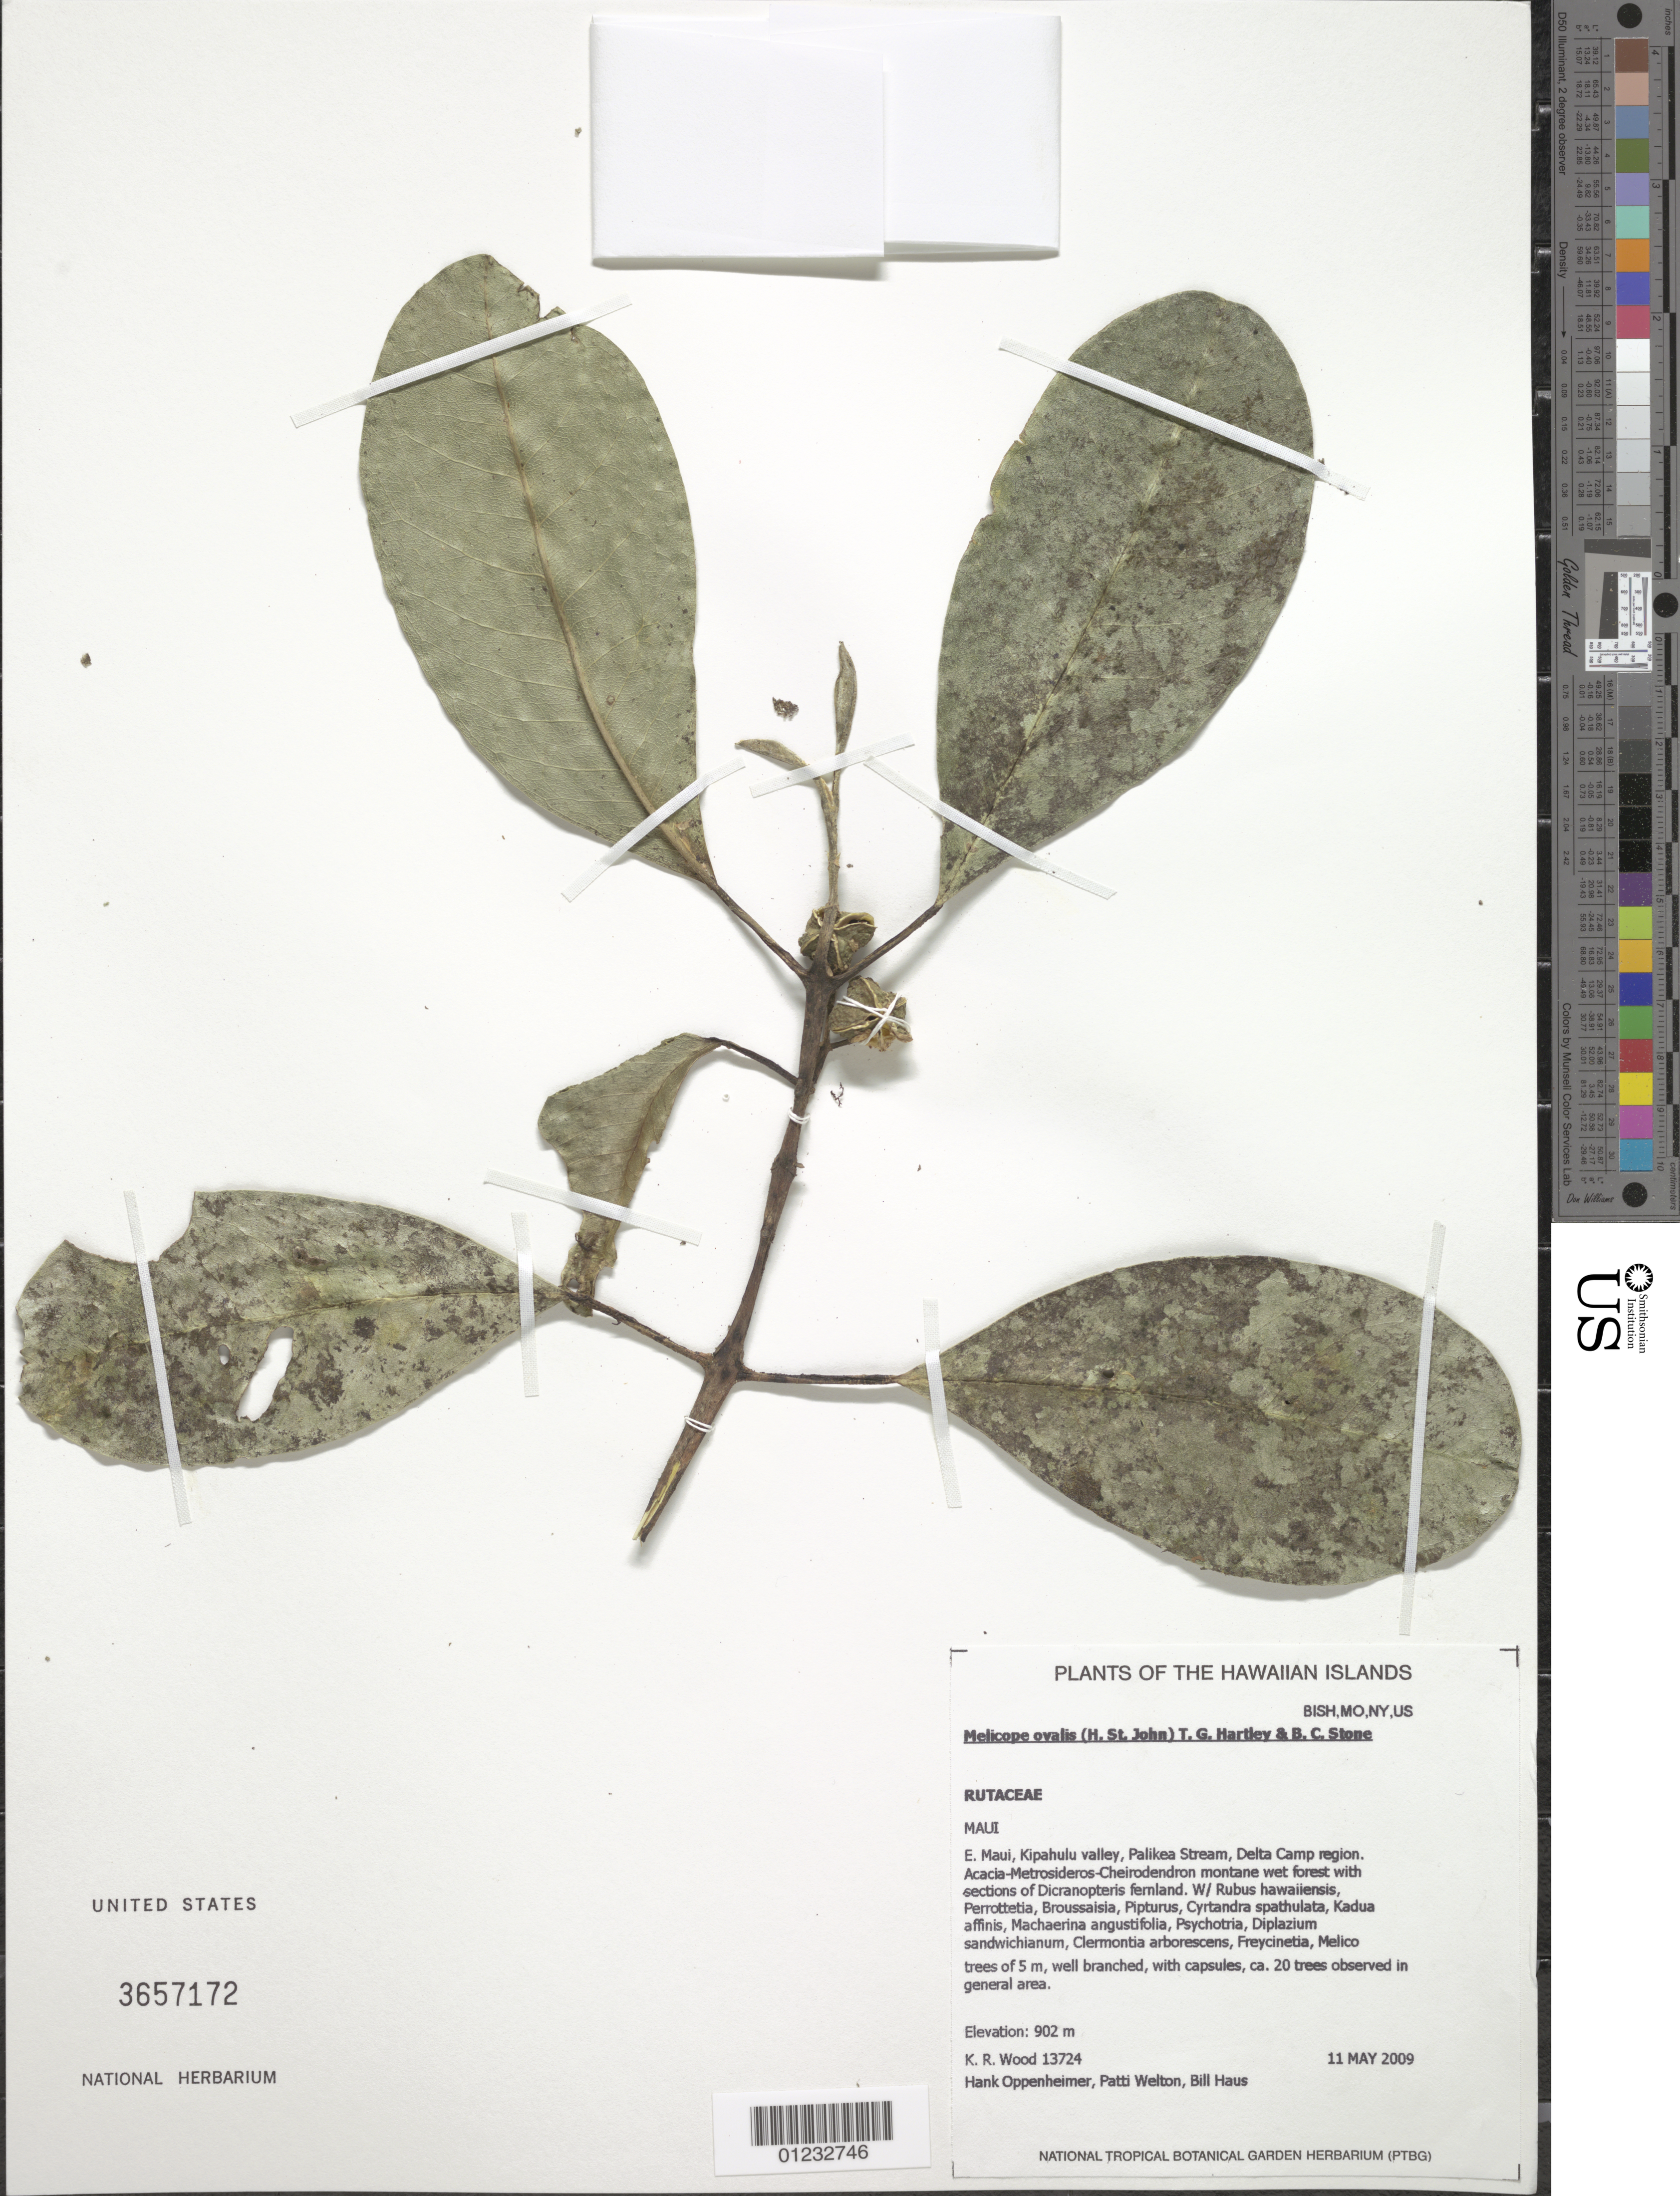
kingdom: Plantae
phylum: Tracheophyta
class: Magnoliopsida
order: Sapindales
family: Rutaceae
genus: Melicope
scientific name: Melicope ovalis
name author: (H. St. John) T.G. Hartley & B.C. Stone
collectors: K. R. Wood, H. L. Oppenheimer, P. Welton & B. Haus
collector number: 13724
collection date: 2009-05-11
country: United States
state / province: Hawaii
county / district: Maui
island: Maui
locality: E. Maui, Kipahulu Valley, Palikea Stream, Delta Camp region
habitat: Montane wet forest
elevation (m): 275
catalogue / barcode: US 3657172